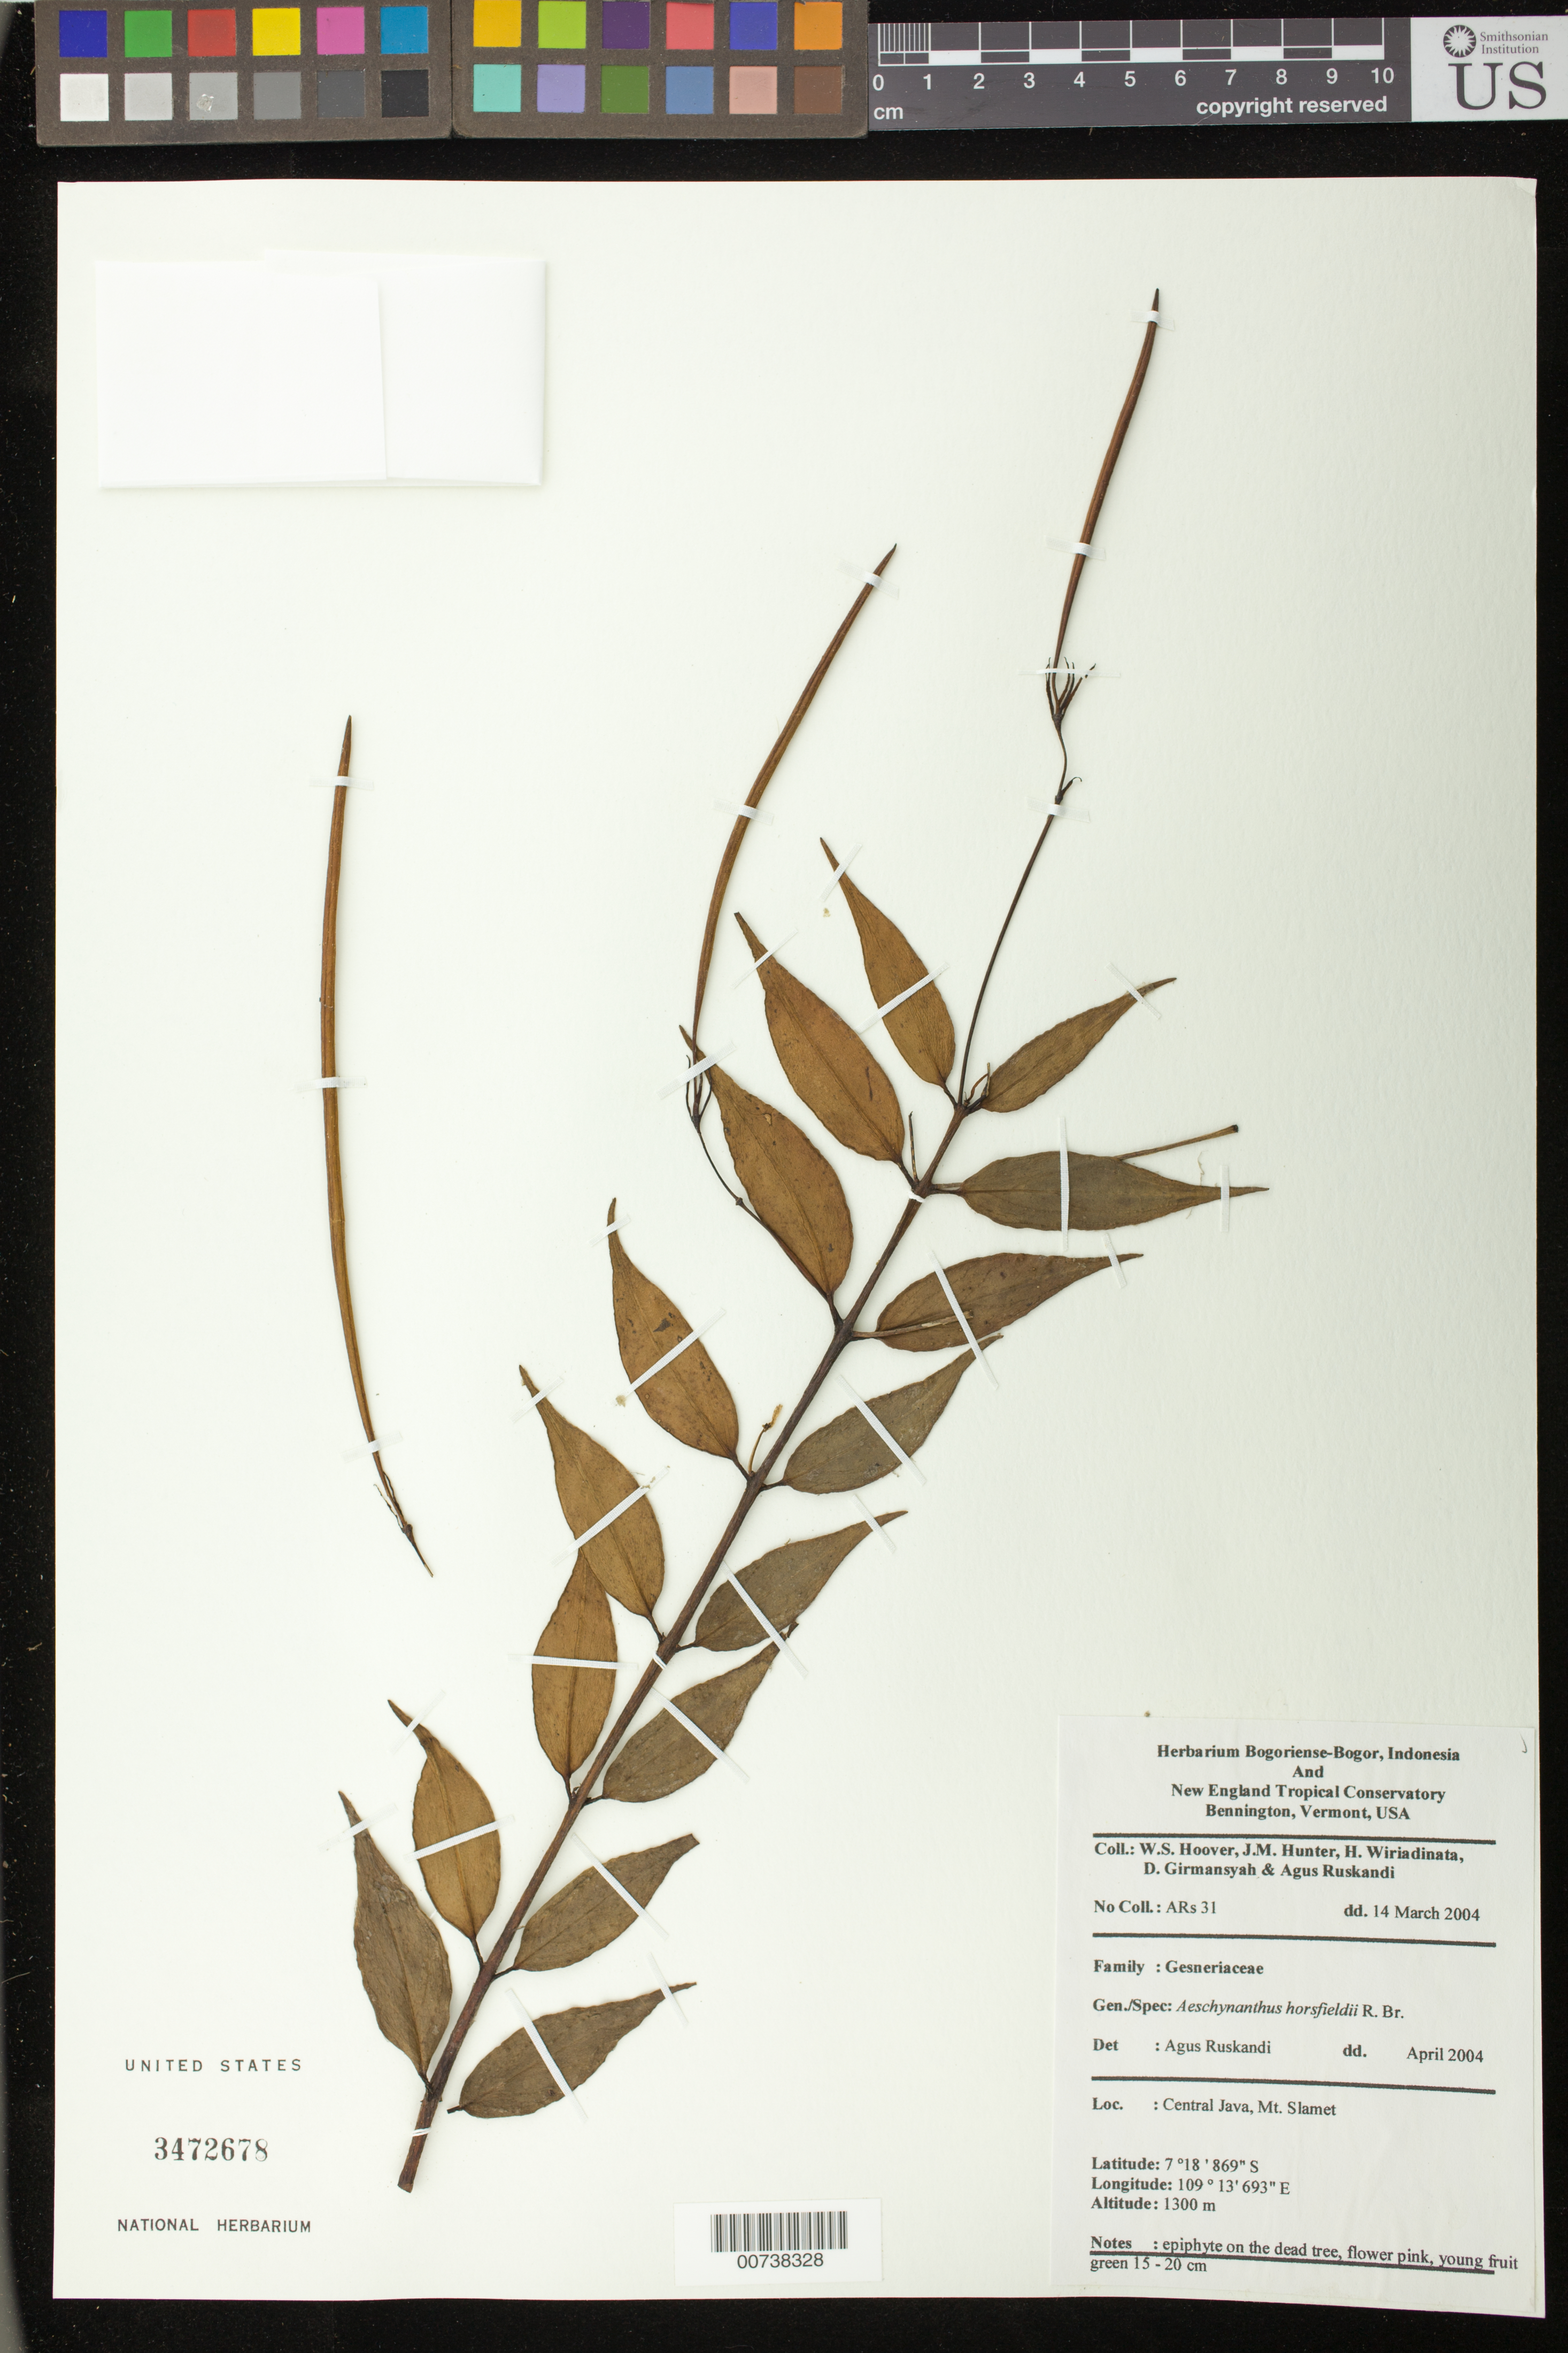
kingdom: Plantae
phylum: Tracheophyta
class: Magnoliopsida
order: Lamiales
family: Gesneriaceae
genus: Aeschynanthus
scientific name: Aeschynanthus horsfieldii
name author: R. Br.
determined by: Ruskandi, A.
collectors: W. S. Hoover, J. Hunter, H. Wiriadinata, D. Girmansyah & A. Ruskandi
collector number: ARs 31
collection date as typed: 14 Mar 2004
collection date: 2004-03-14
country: Indonesia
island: Java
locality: Central Java, Mt. Slamet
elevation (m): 1300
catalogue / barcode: US 3472678